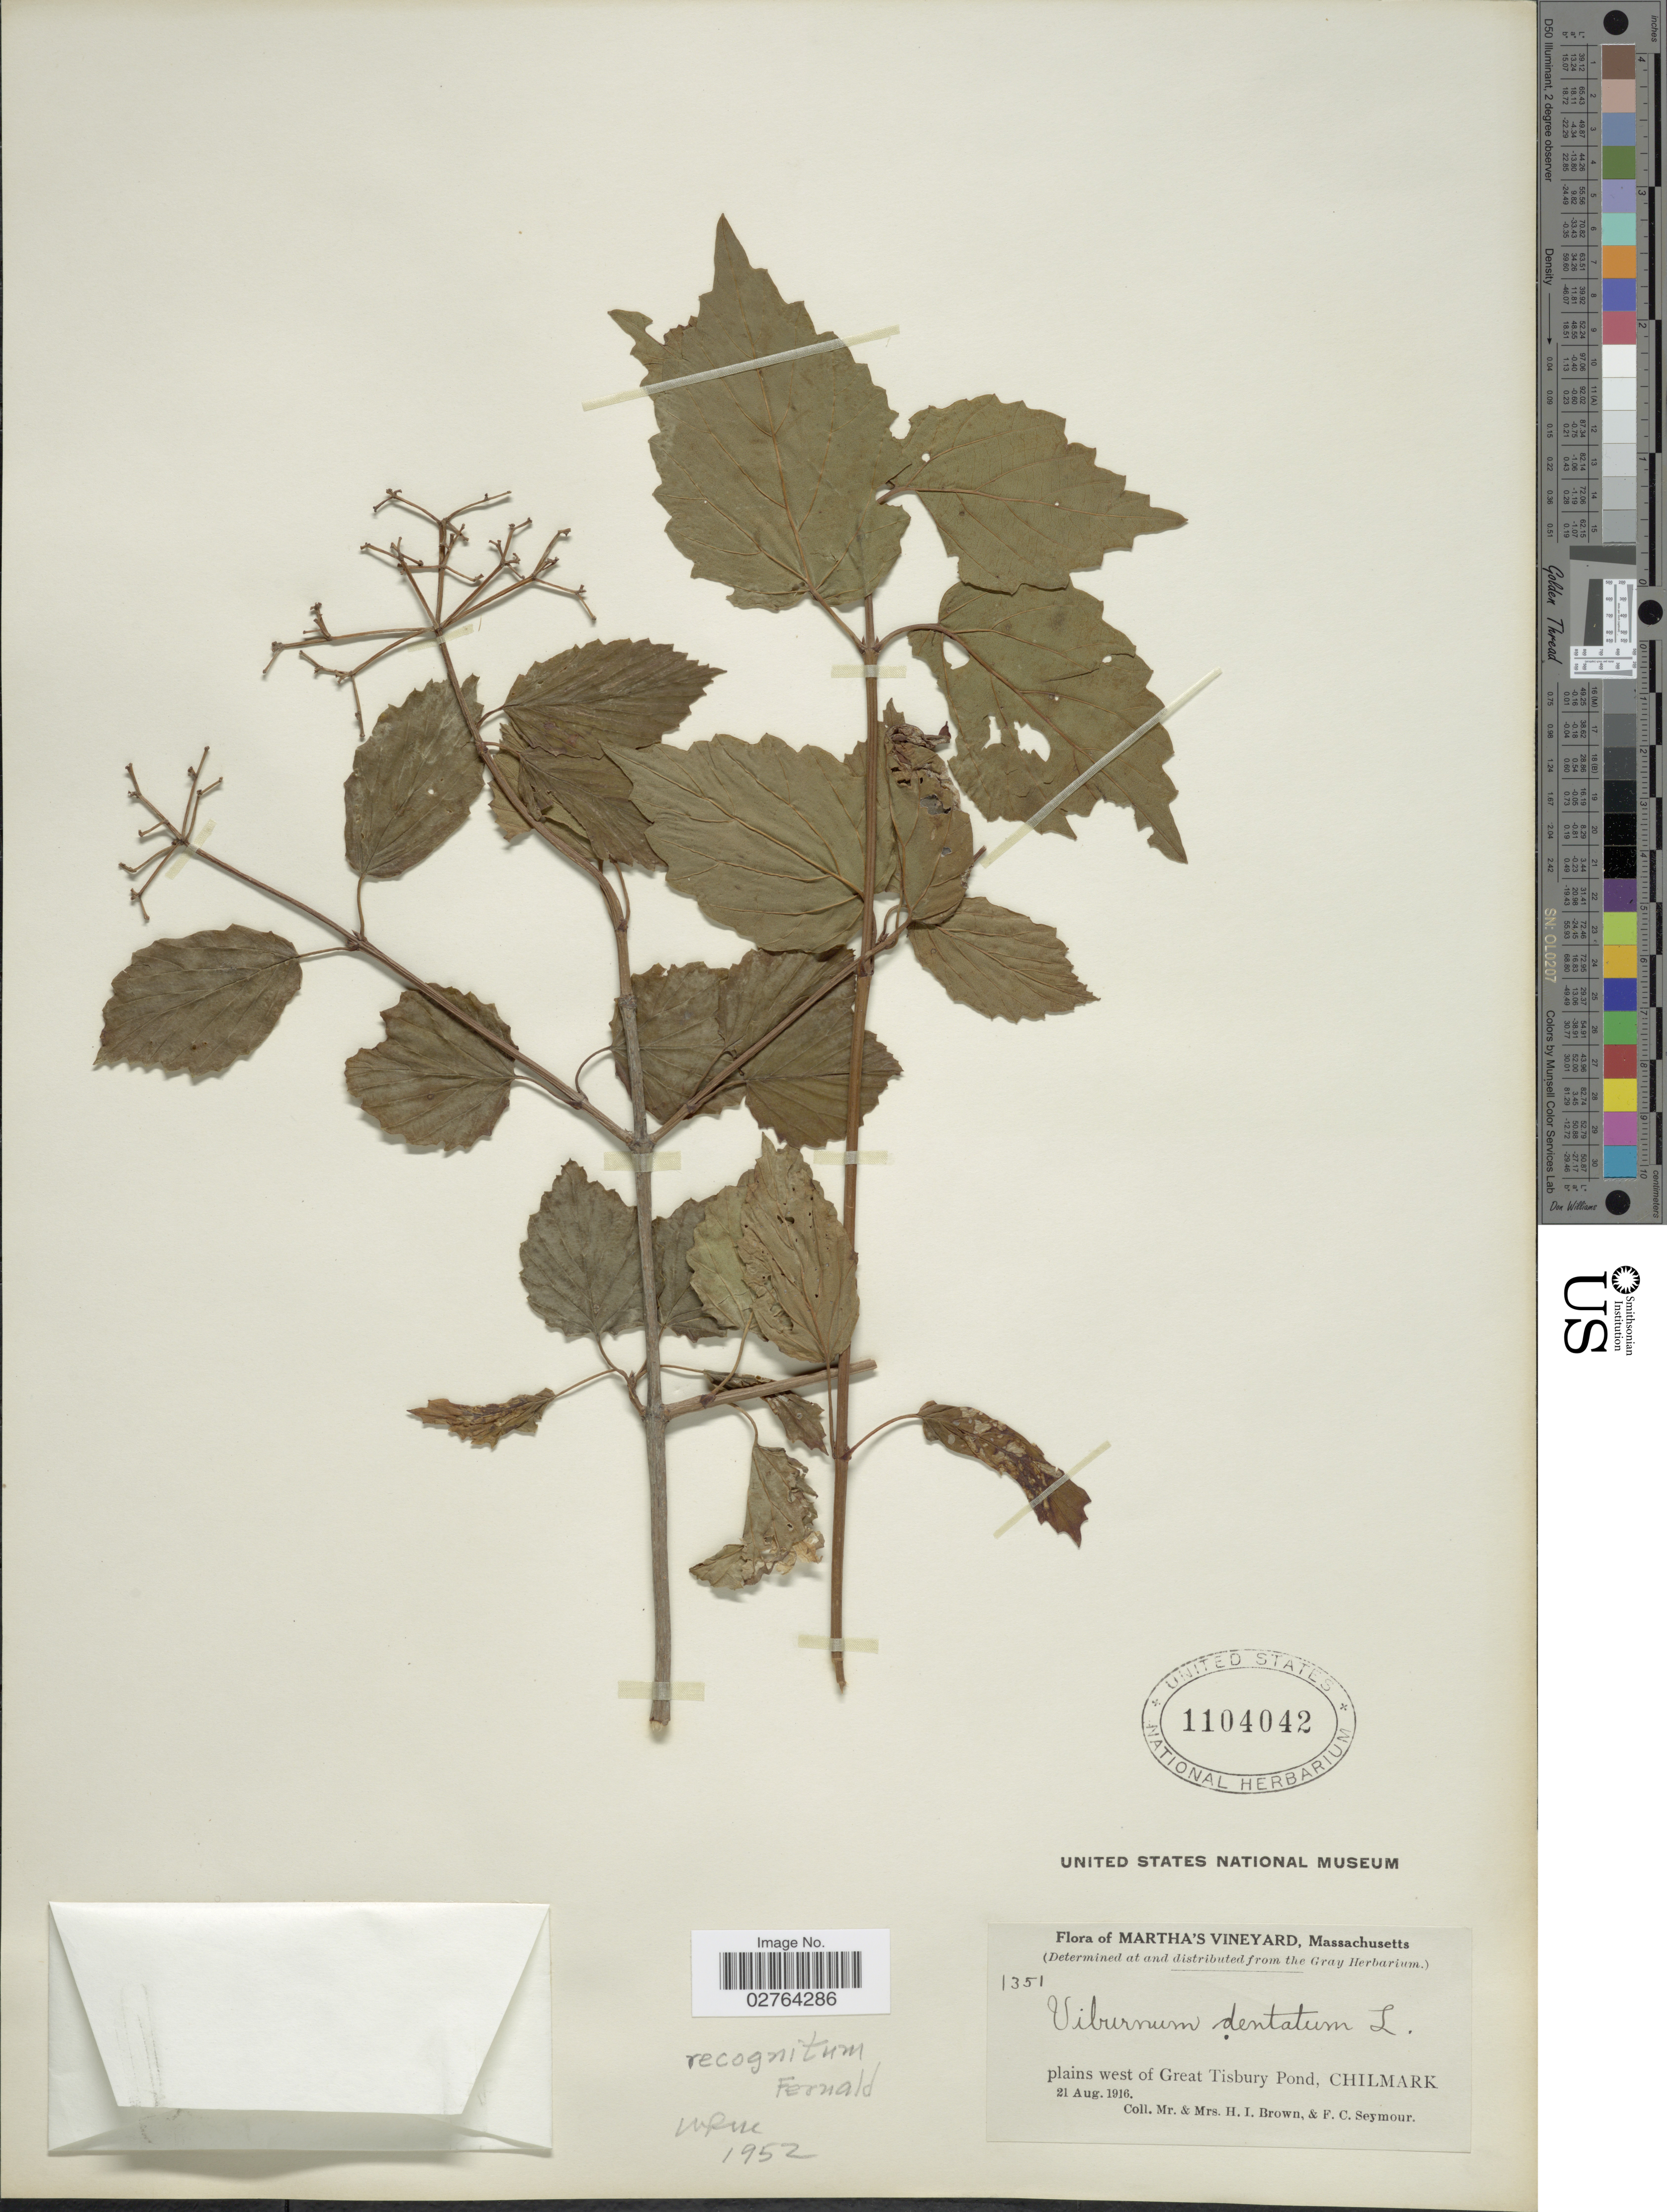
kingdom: Plantae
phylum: Tracheophyta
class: Magnoliopsida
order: Dipsacales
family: Viburnaceae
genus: Viburnum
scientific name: Viburnum recognitum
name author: Fernald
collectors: H. I. Brown, H. Brown & F. C. Seymour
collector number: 1351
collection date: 1916-08-21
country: United States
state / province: Massachusetts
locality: Martha's Vineyard, plains west of Great Tisbury Pond, CHILMARK.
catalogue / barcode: US 1104042